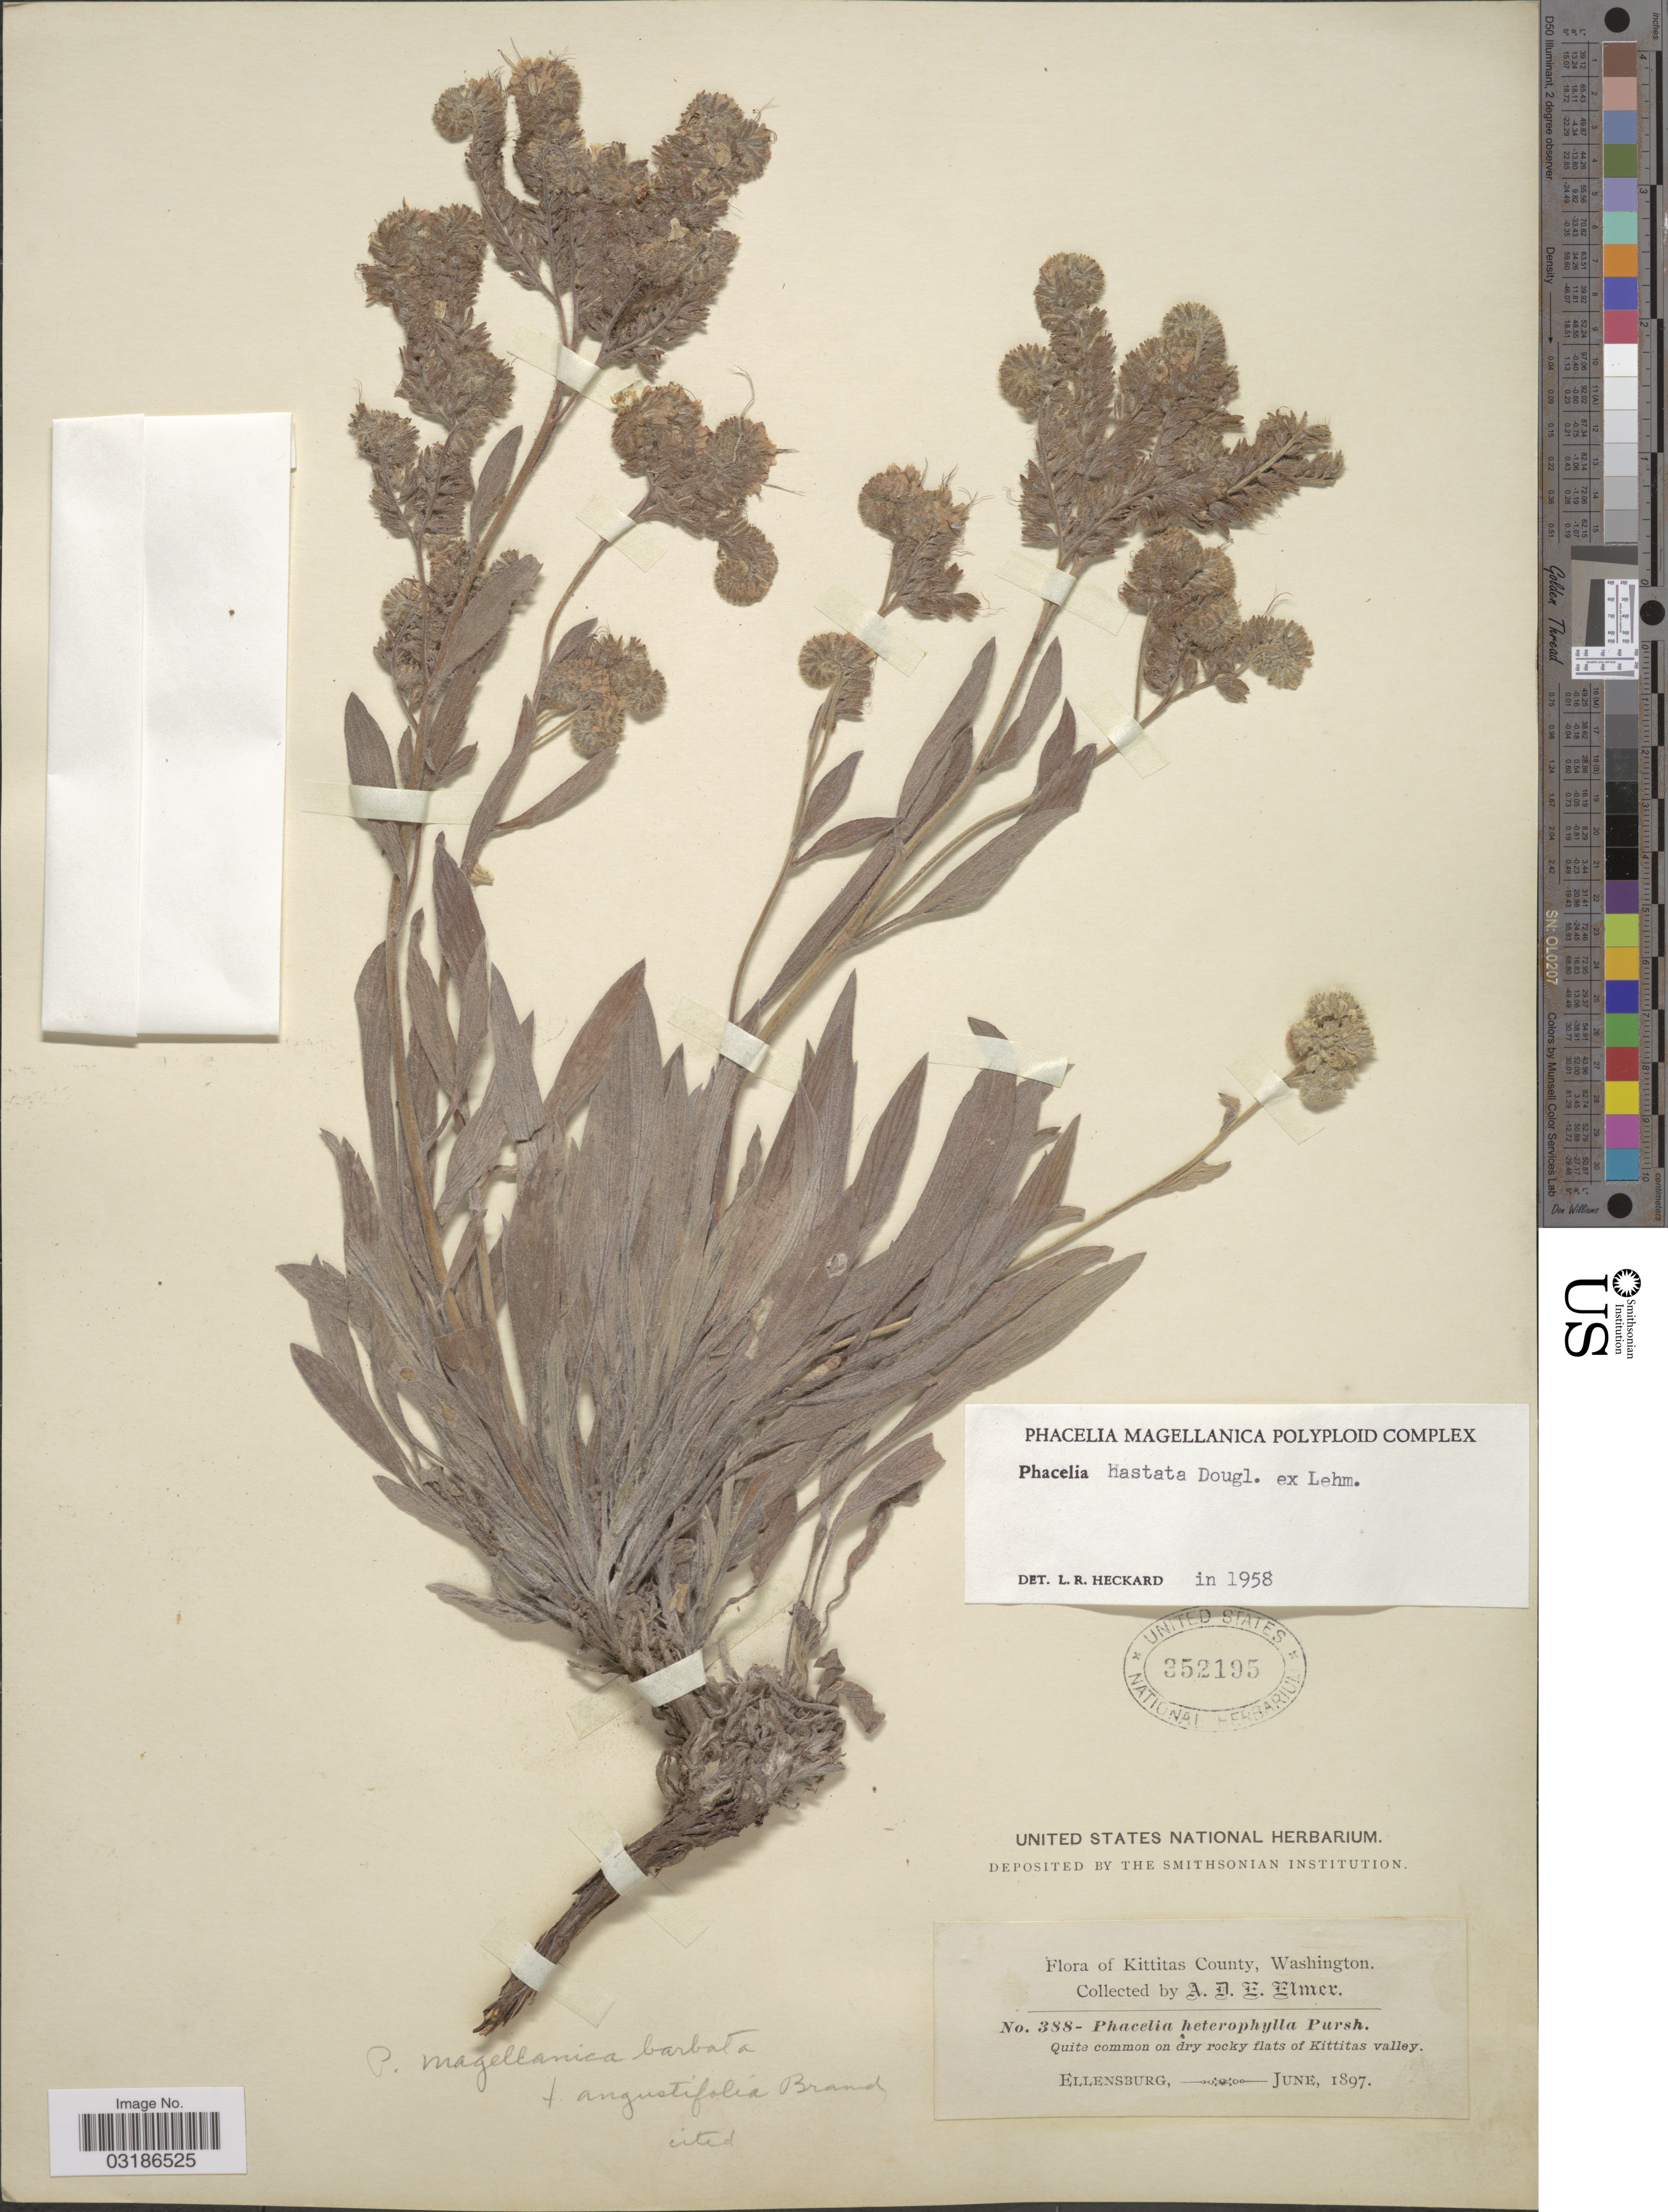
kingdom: Plantae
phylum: Tracheophyta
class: Magnoliopsida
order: Boraginales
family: Hydrophyllaceae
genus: Phacelia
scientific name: Phacelia hastata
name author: Douglas ex Lehm.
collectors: A. D. E. Elmer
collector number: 388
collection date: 1897-06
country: United States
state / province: Washington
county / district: Kittitas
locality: Kittitas County, Quite common on dry rocky flats of Kittitas valley, Ellensburg.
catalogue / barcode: US 352195